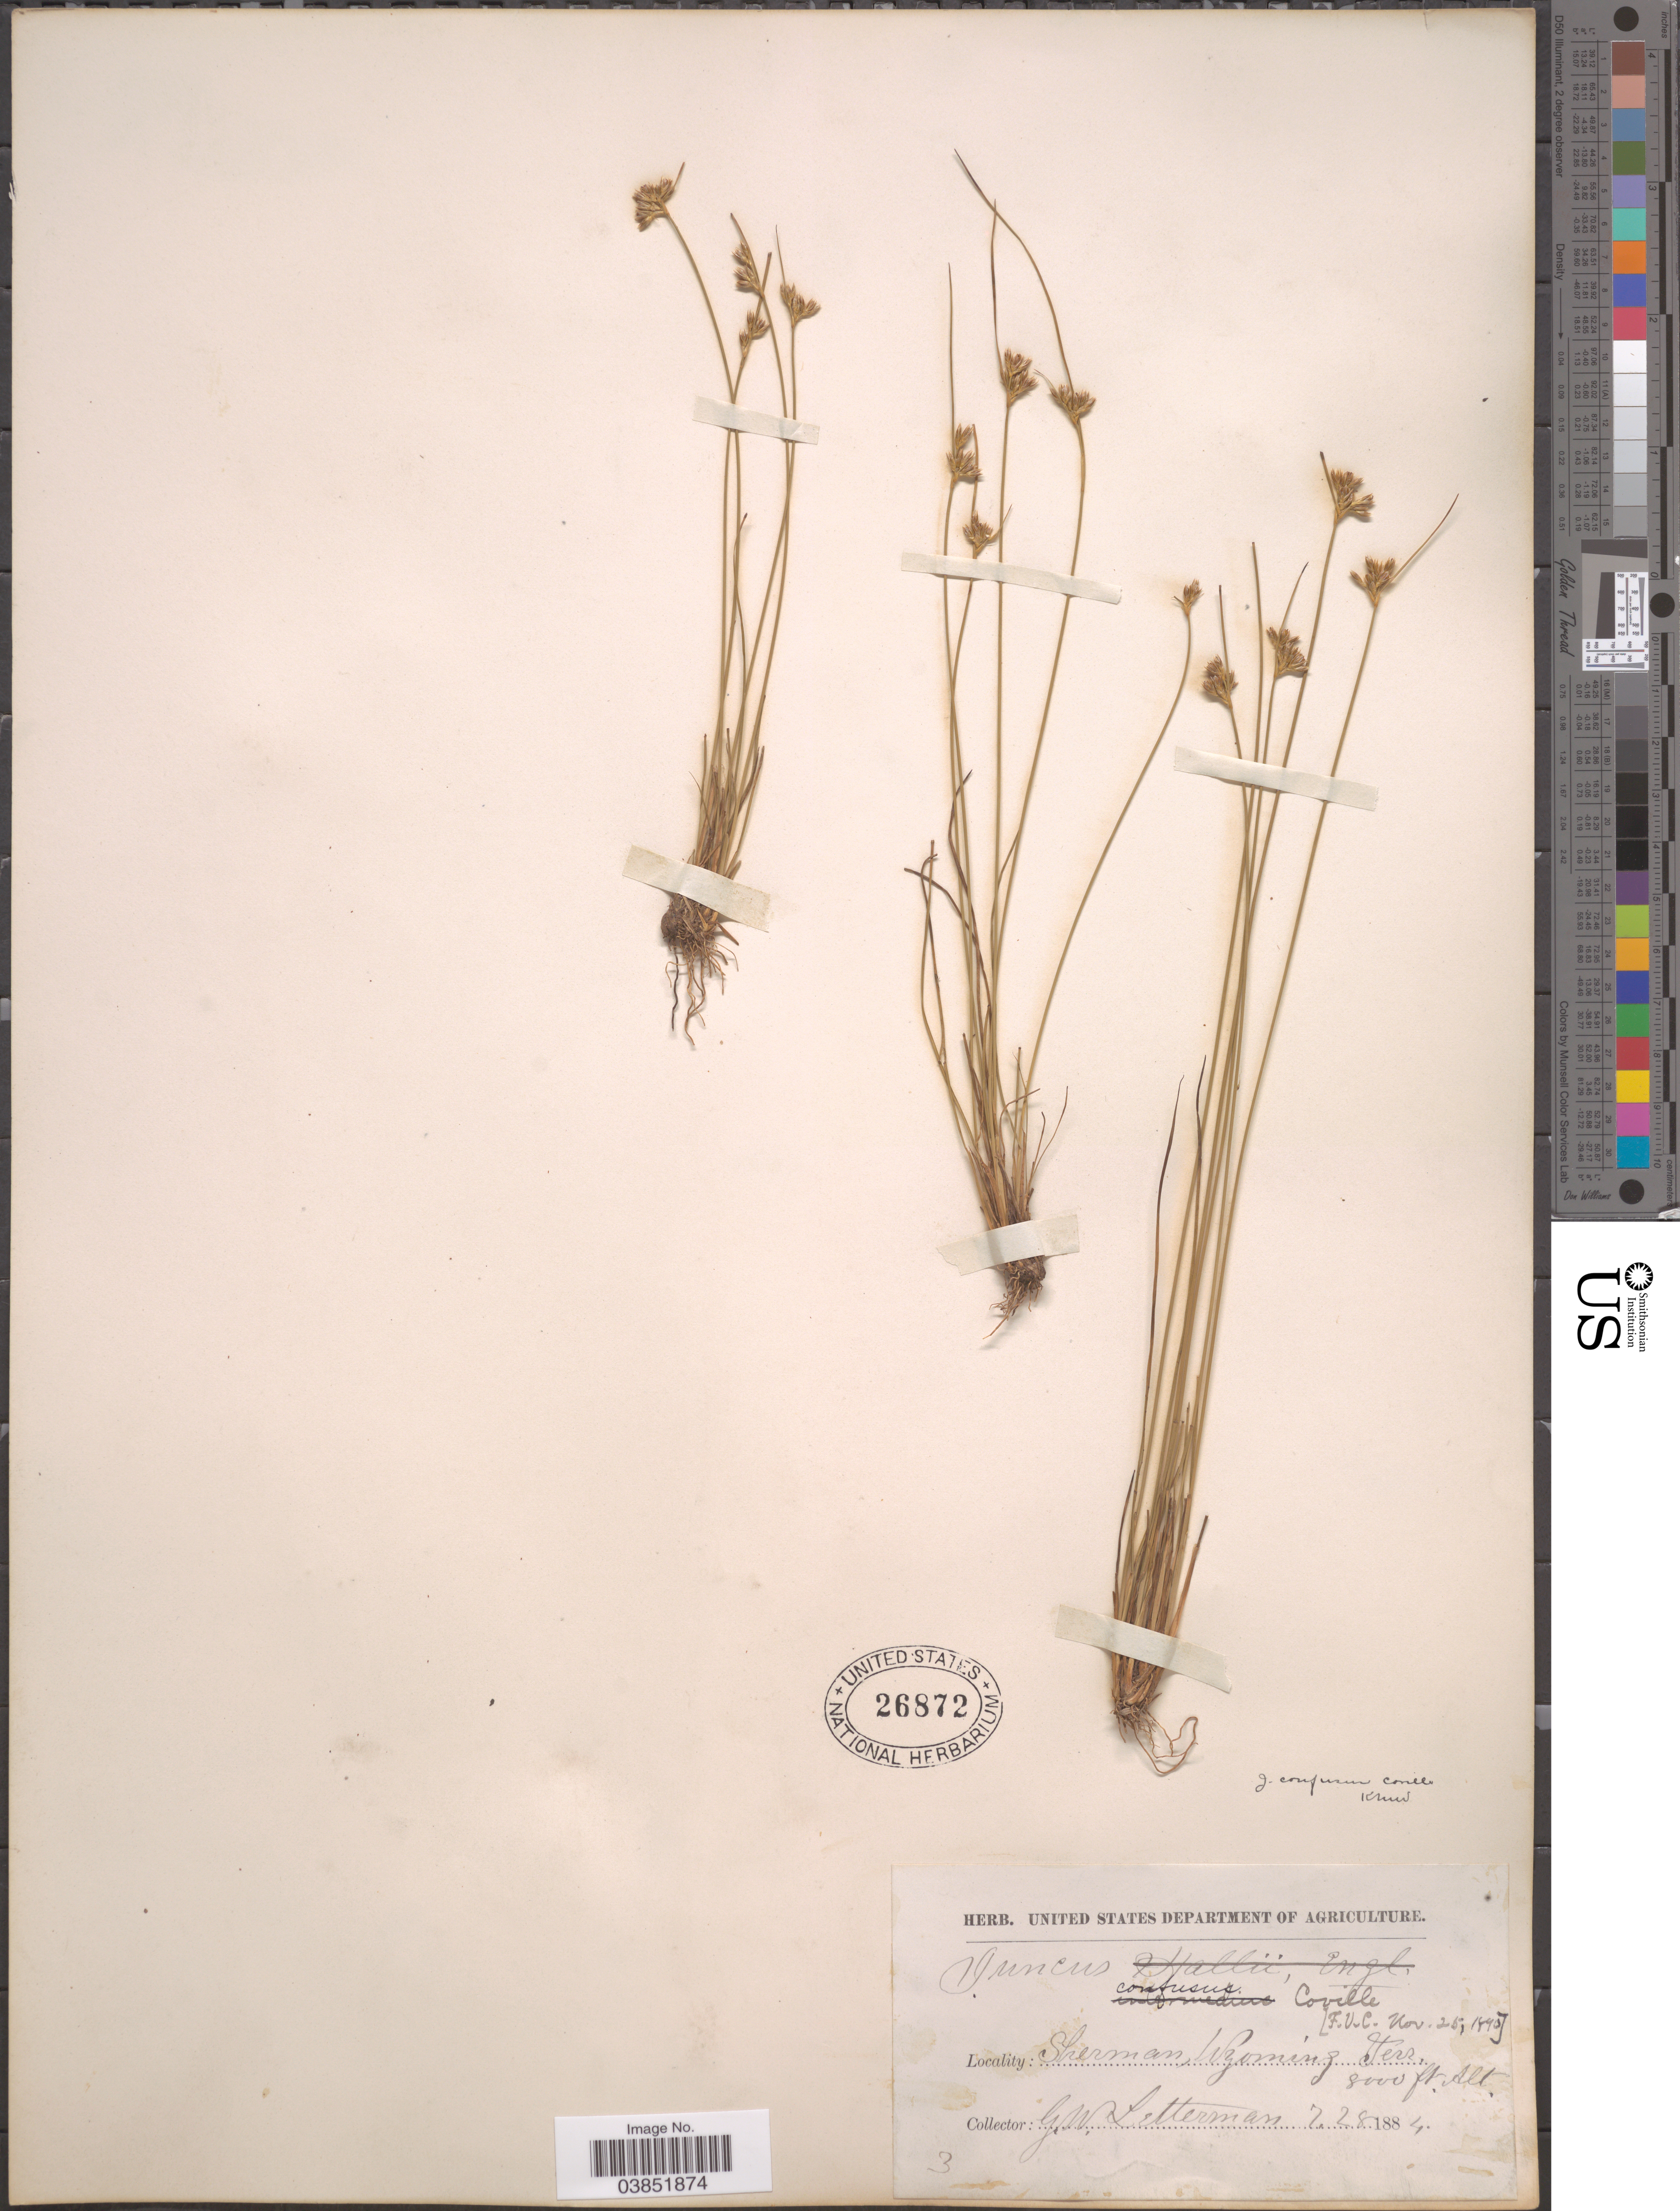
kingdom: Plantae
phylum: Tracheophyta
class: Liliopsida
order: Poales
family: Juncaceae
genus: Juncus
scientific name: Juncus confusus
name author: Coville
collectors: G. W. Letterman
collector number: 3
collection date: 1884-07-28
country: United States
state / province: Wyoming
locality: Sherman, Wyoming Terr.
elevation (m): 2438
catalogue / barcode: US 26872